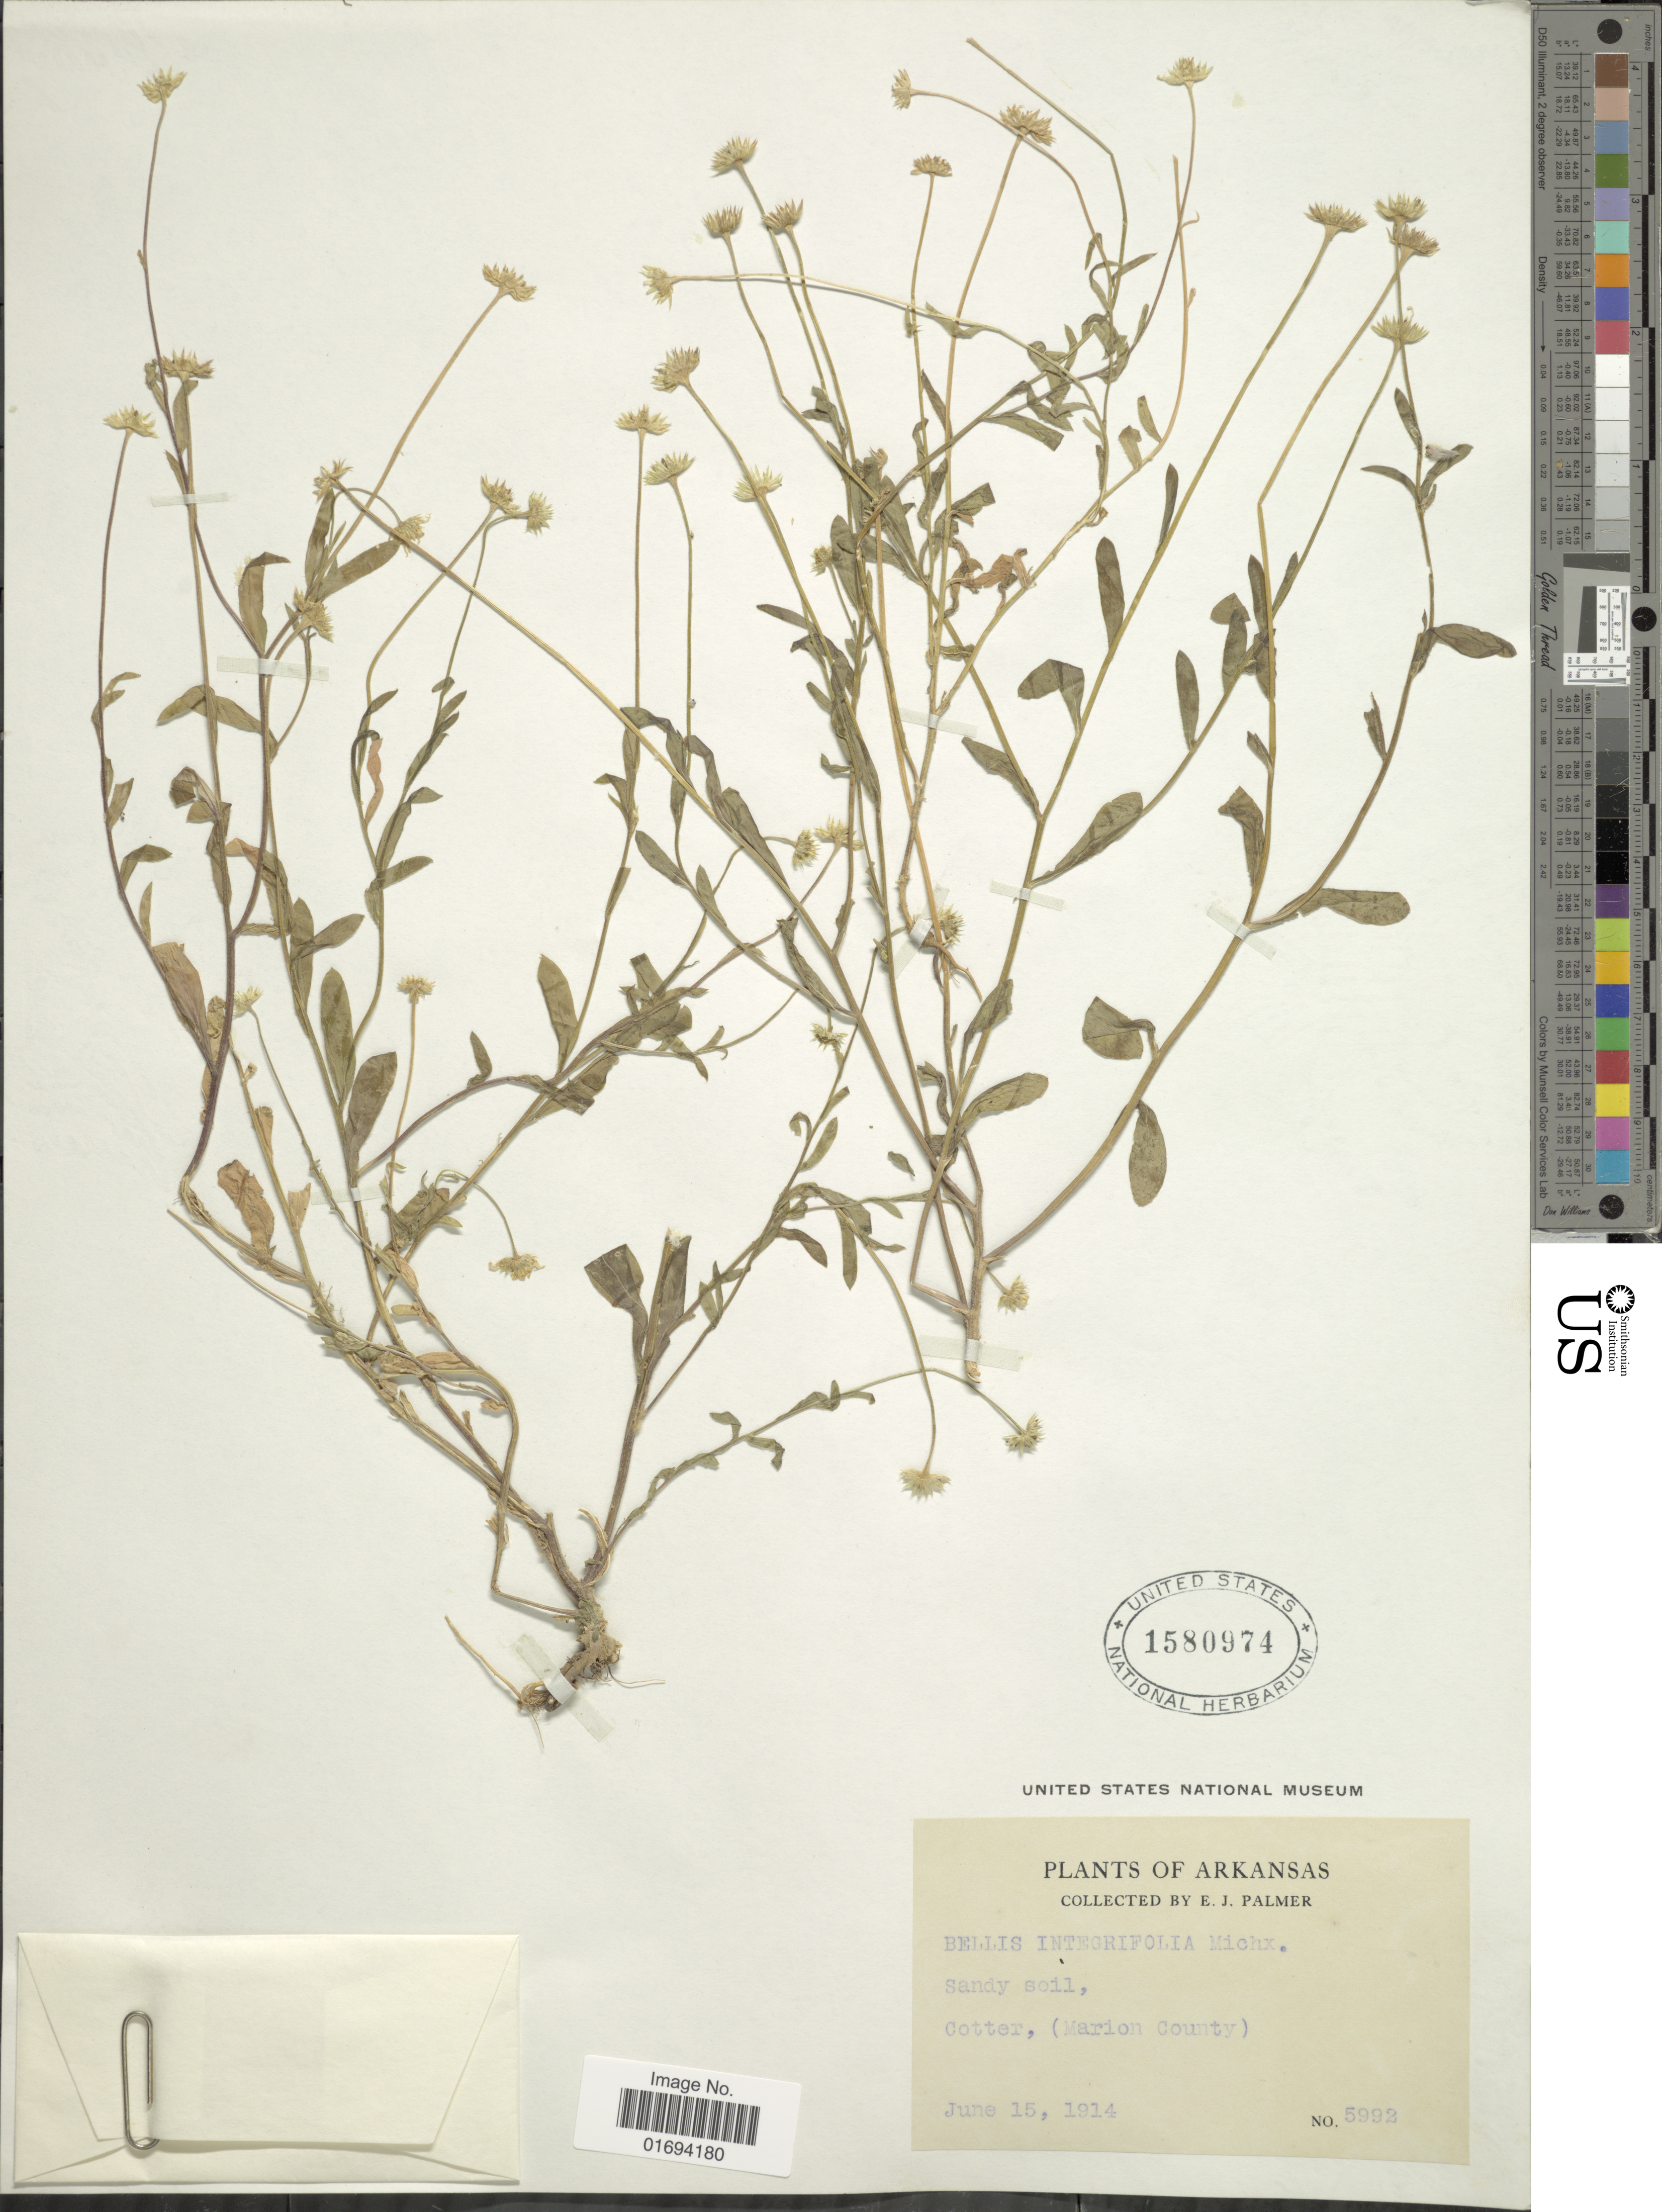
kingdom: Plantae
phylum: Tracheophyta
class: Magnoliopsida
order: Asterales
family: Asteraceae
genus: Astranthium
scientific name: Astranthium integrifolium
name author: (Michx.) Nutt.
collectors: E. J. Palmer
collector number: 5992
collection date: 1914-06-15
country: United States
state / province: Arkansas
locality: Cotter, (Marion County)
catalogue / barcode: US 1580974